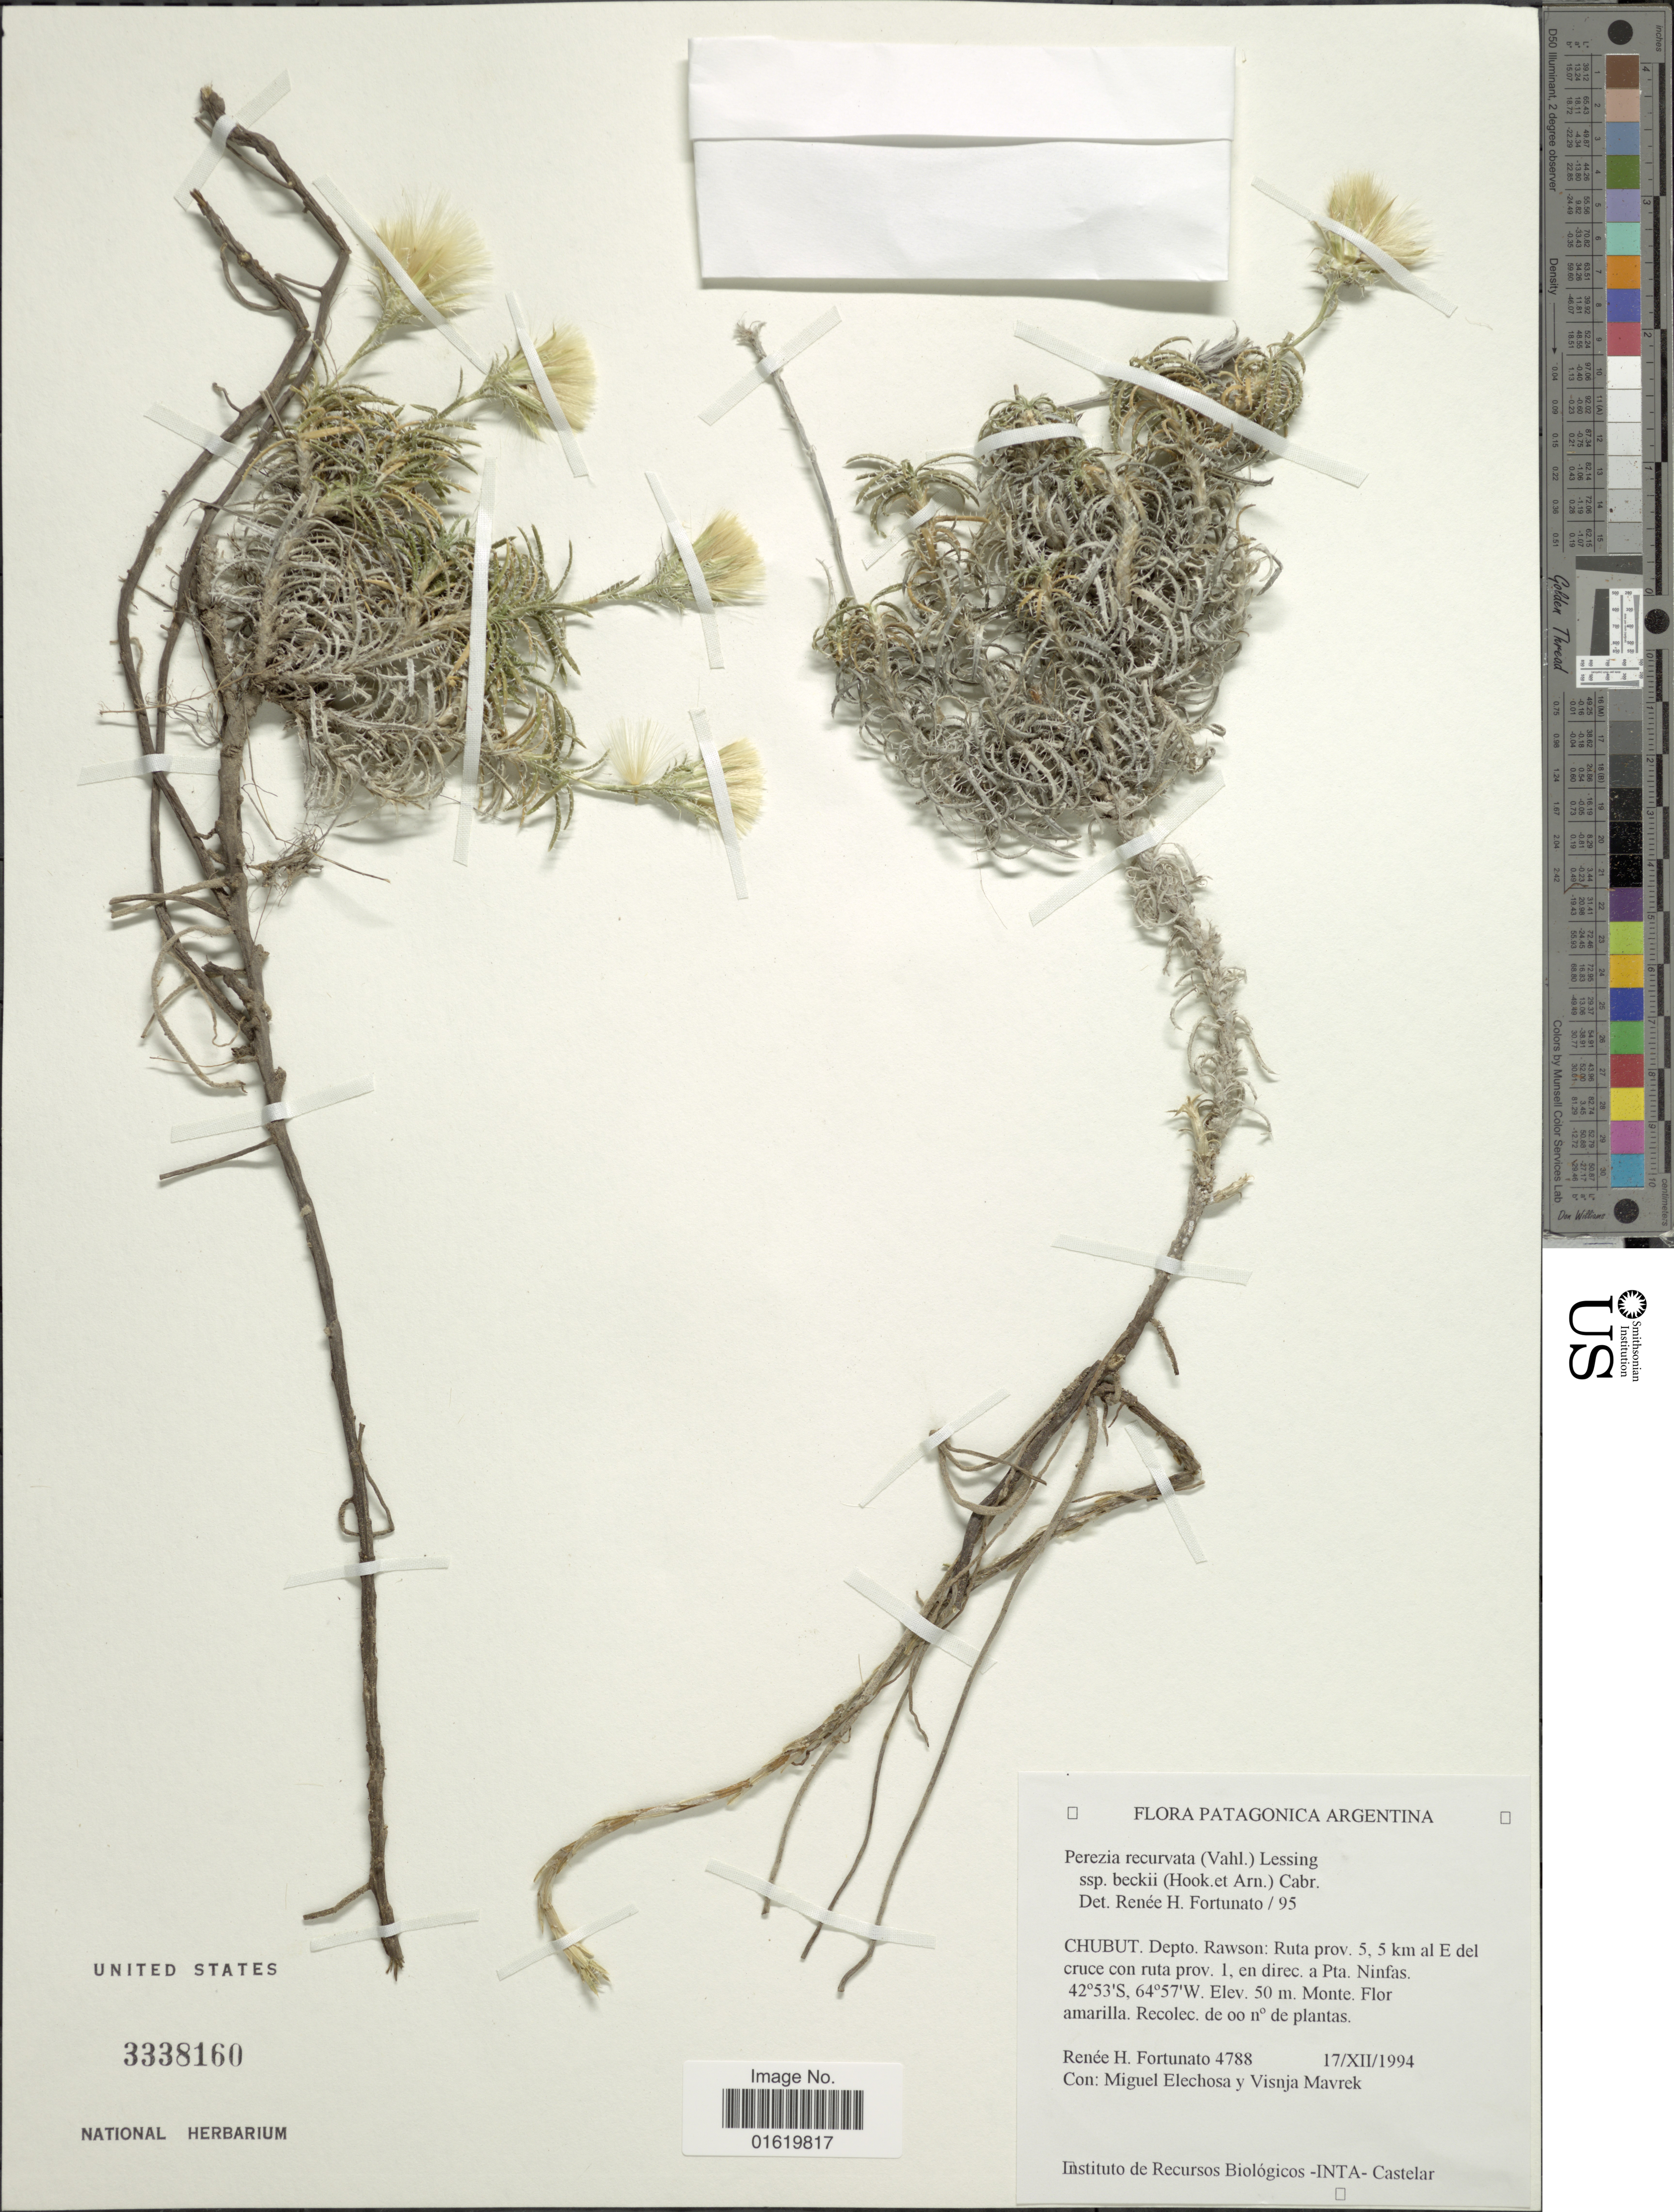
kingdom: Plantae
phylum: Tracheophyta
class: Magnoliopsida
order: Asterales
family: Asteraceae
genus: Perezia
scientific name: Perezia recurvata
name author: Less.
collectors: R. H. Fortunato, M. Elechosa & V. Mavrek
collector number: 4788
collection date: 1994-12-17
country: Argentina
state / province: Chubut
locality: Chubut: Depto. Rawson: Ruta prov. 5, 5 km al E del cruce con ruta prov. 1, en direc. a Pta. Ninfas. Monte. Flor amarilla.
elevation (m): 50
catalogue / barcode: US 3338160